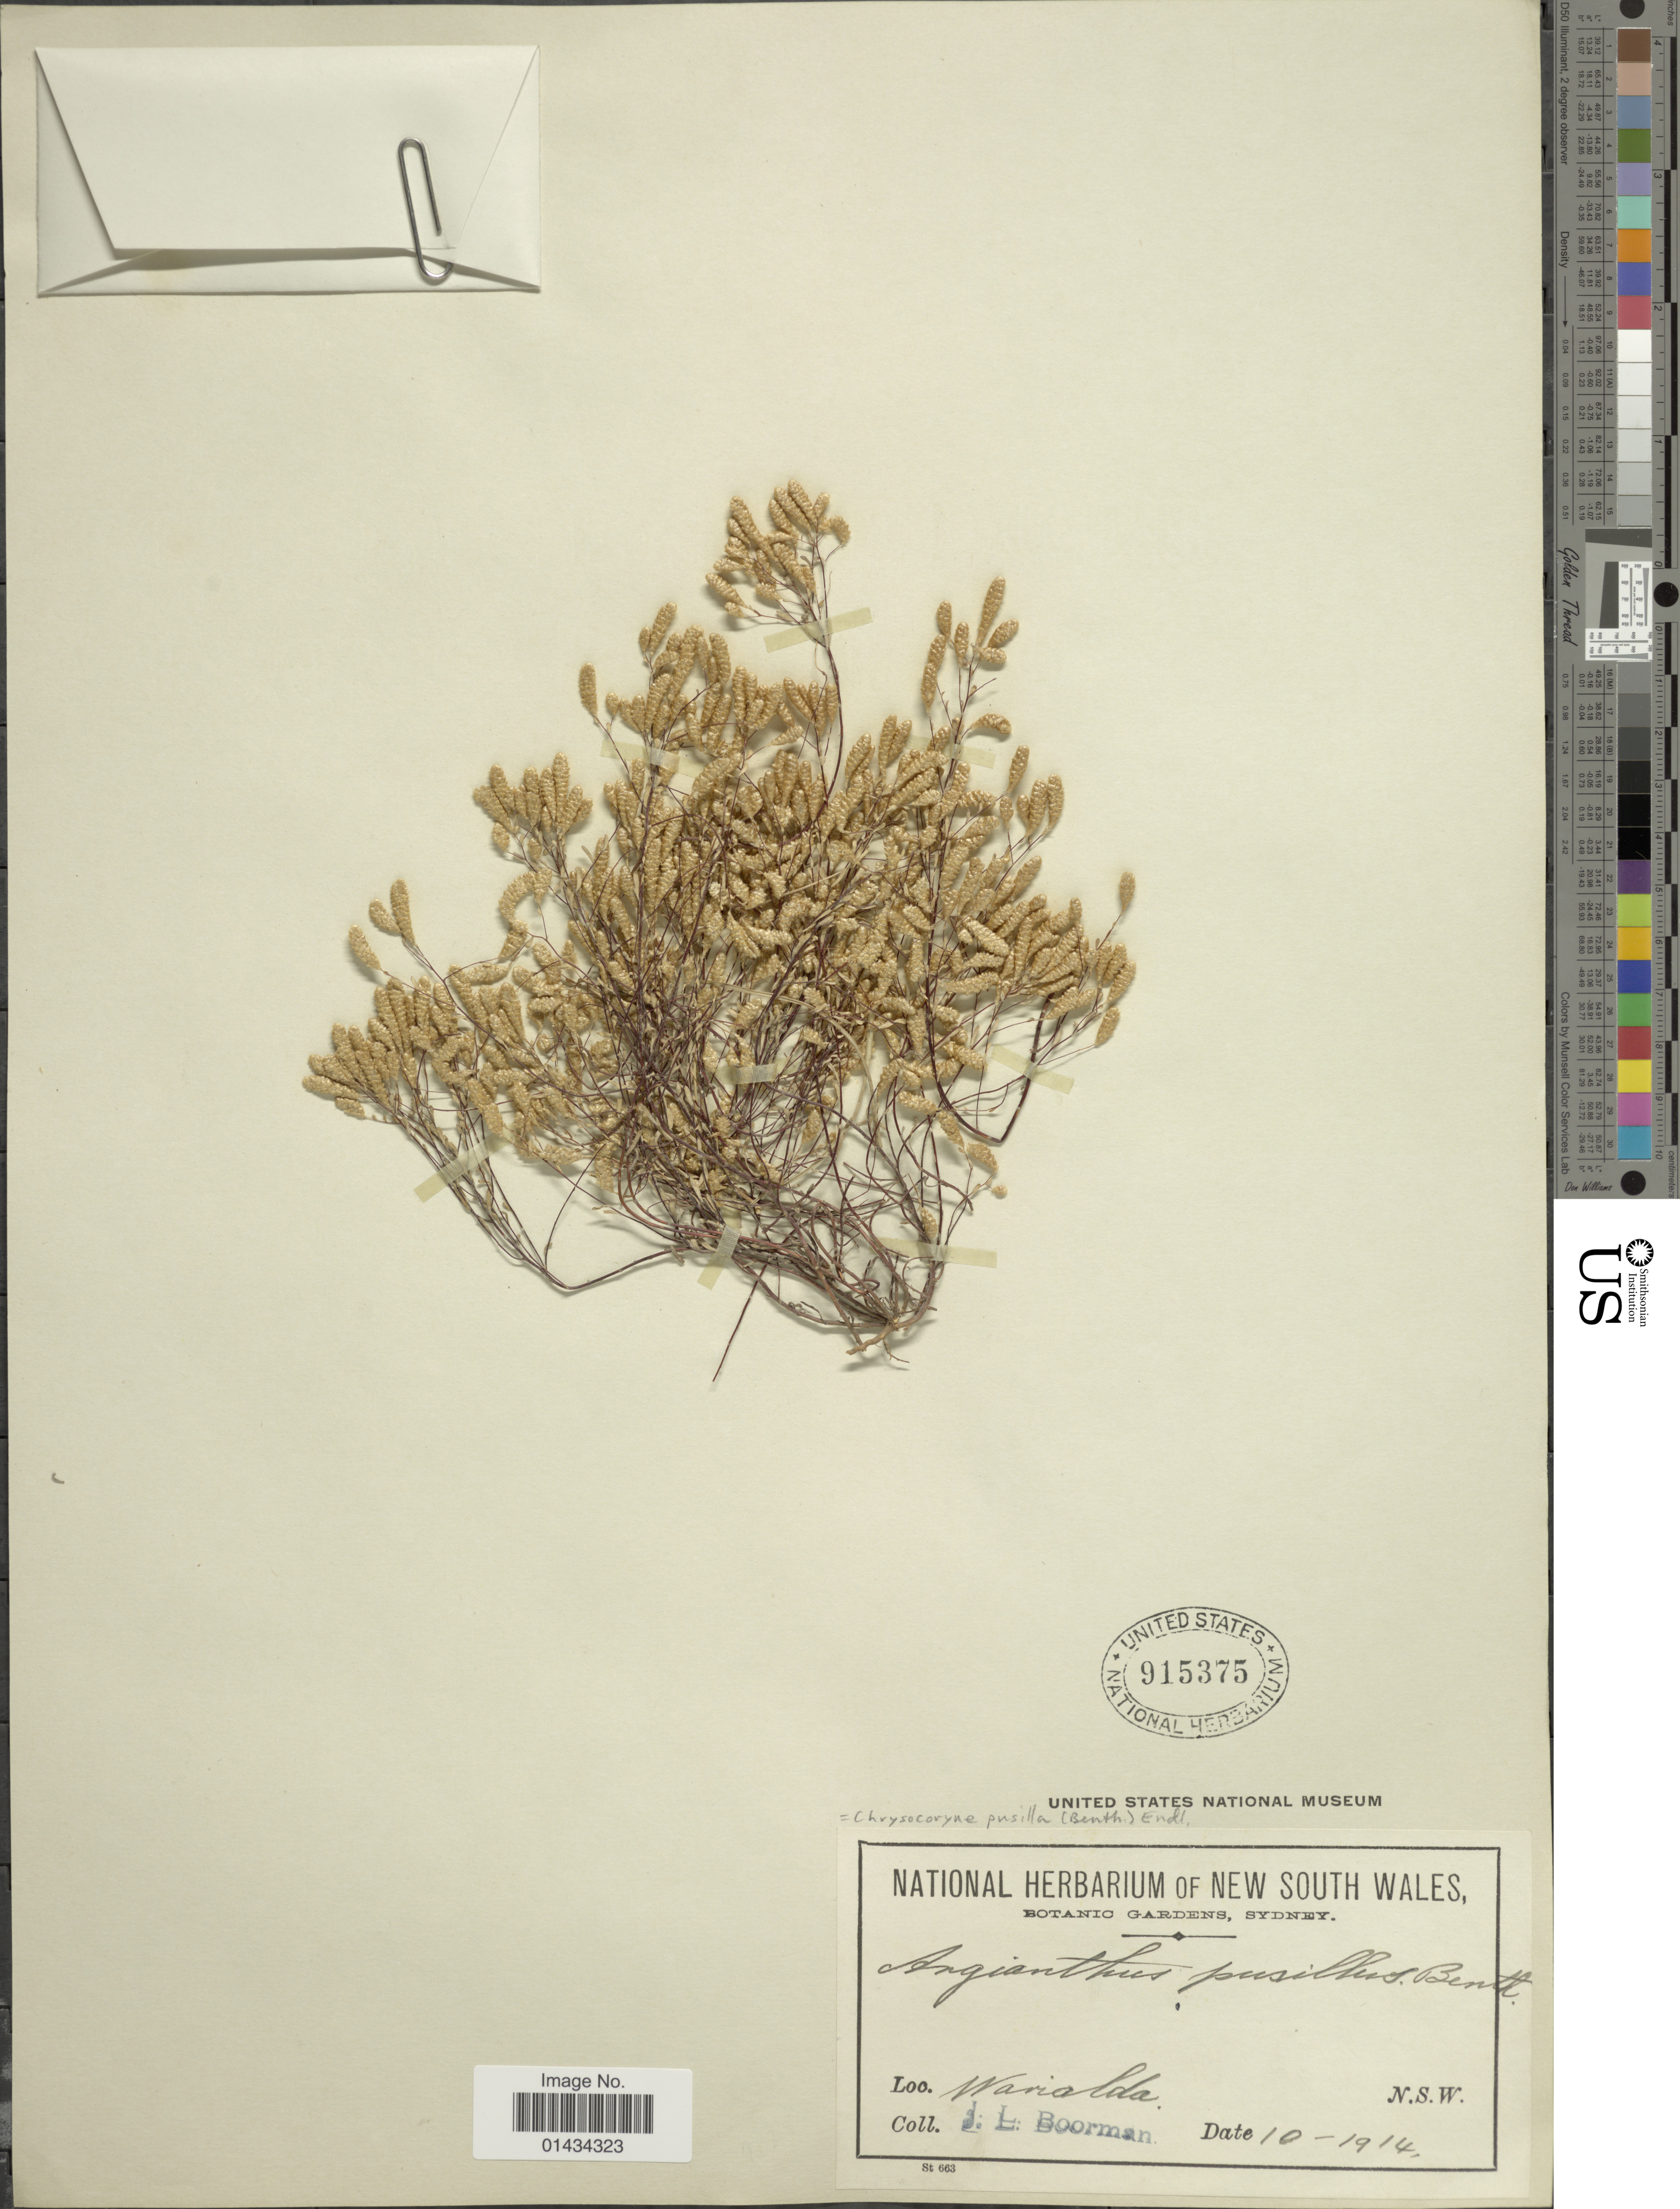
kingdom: Plantae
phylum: Tracheophyta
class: Magnoliopsida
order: Asterales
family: Asteraceae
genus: Angianthus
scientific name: Angianthus pusillus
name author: (Benth.) Benth.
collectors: J. Boorman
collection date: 1914-10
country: Australia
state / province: New South Wales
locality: Warialda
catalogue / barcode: US 915375